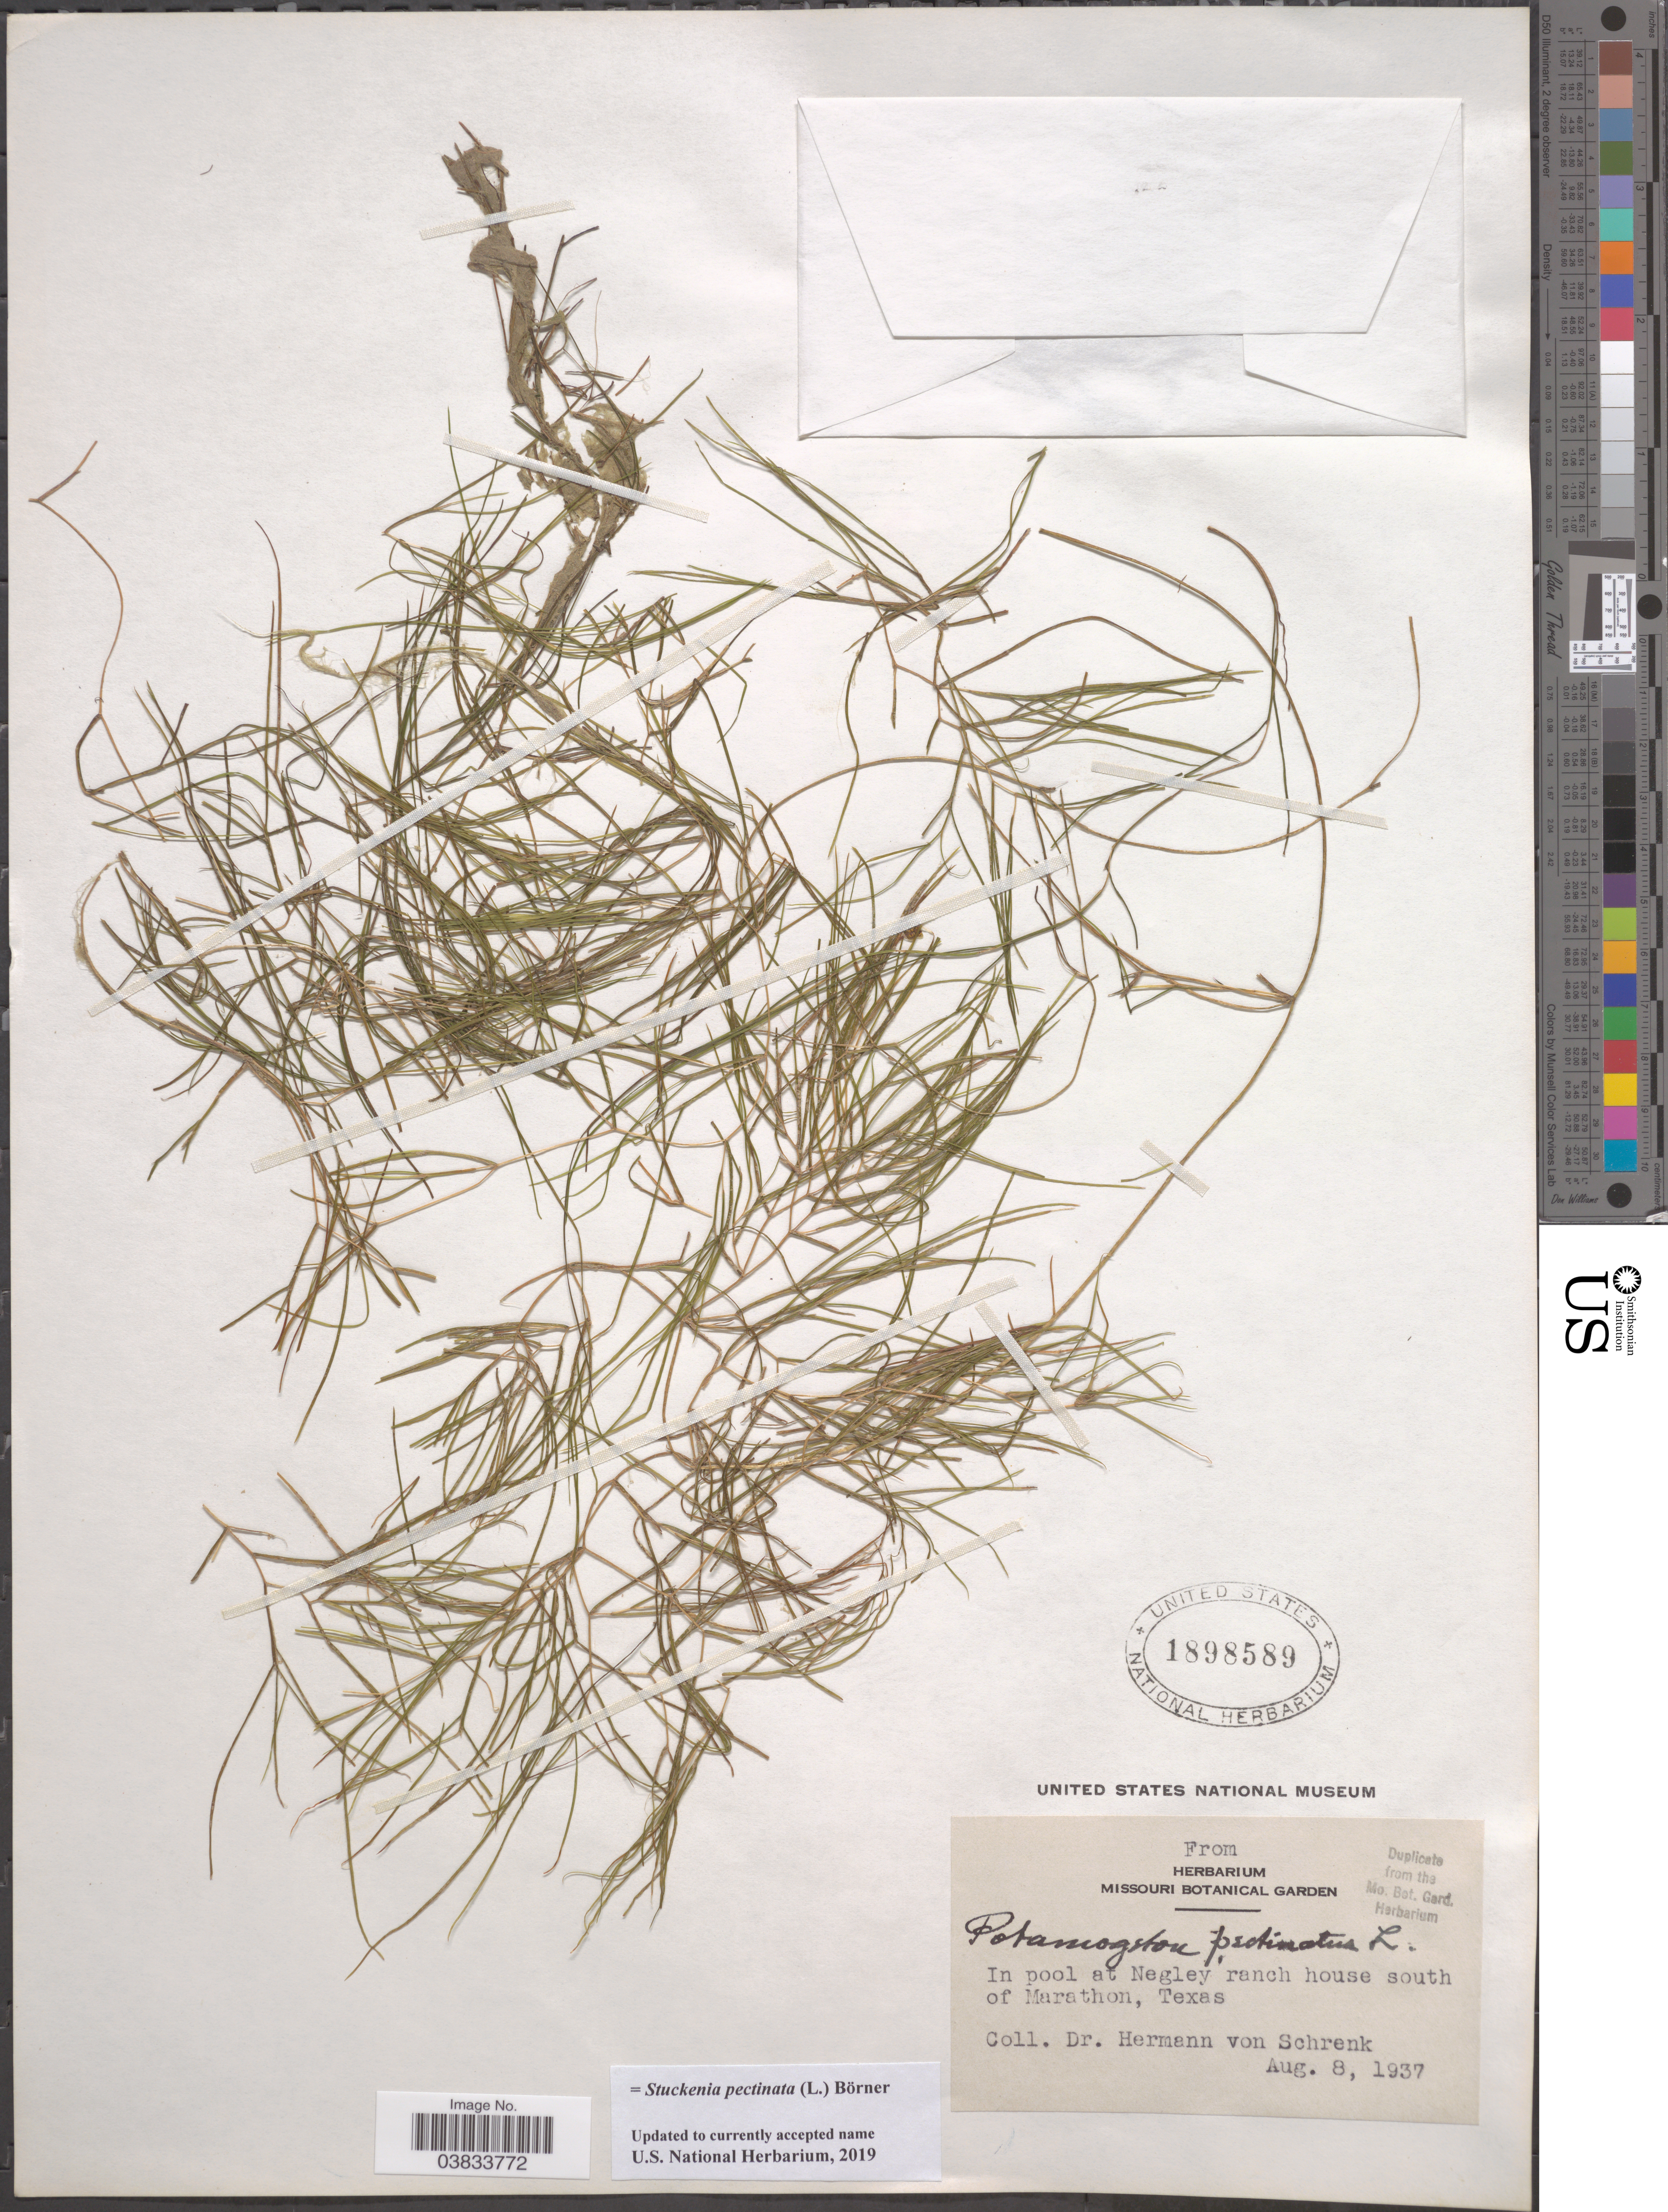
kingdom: Plantae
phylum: Tracheophyta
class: Liliopsida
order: Alismatales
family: Potamogetonaceae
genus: Stuckenia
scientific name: Stuckenia pectinata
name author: (L.) Börner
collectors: H. v. Schrenk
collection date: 1937-08-08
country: United States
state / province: Texas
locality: In pool at Negley ranch house south of Marathon.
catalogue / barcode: US 1898589